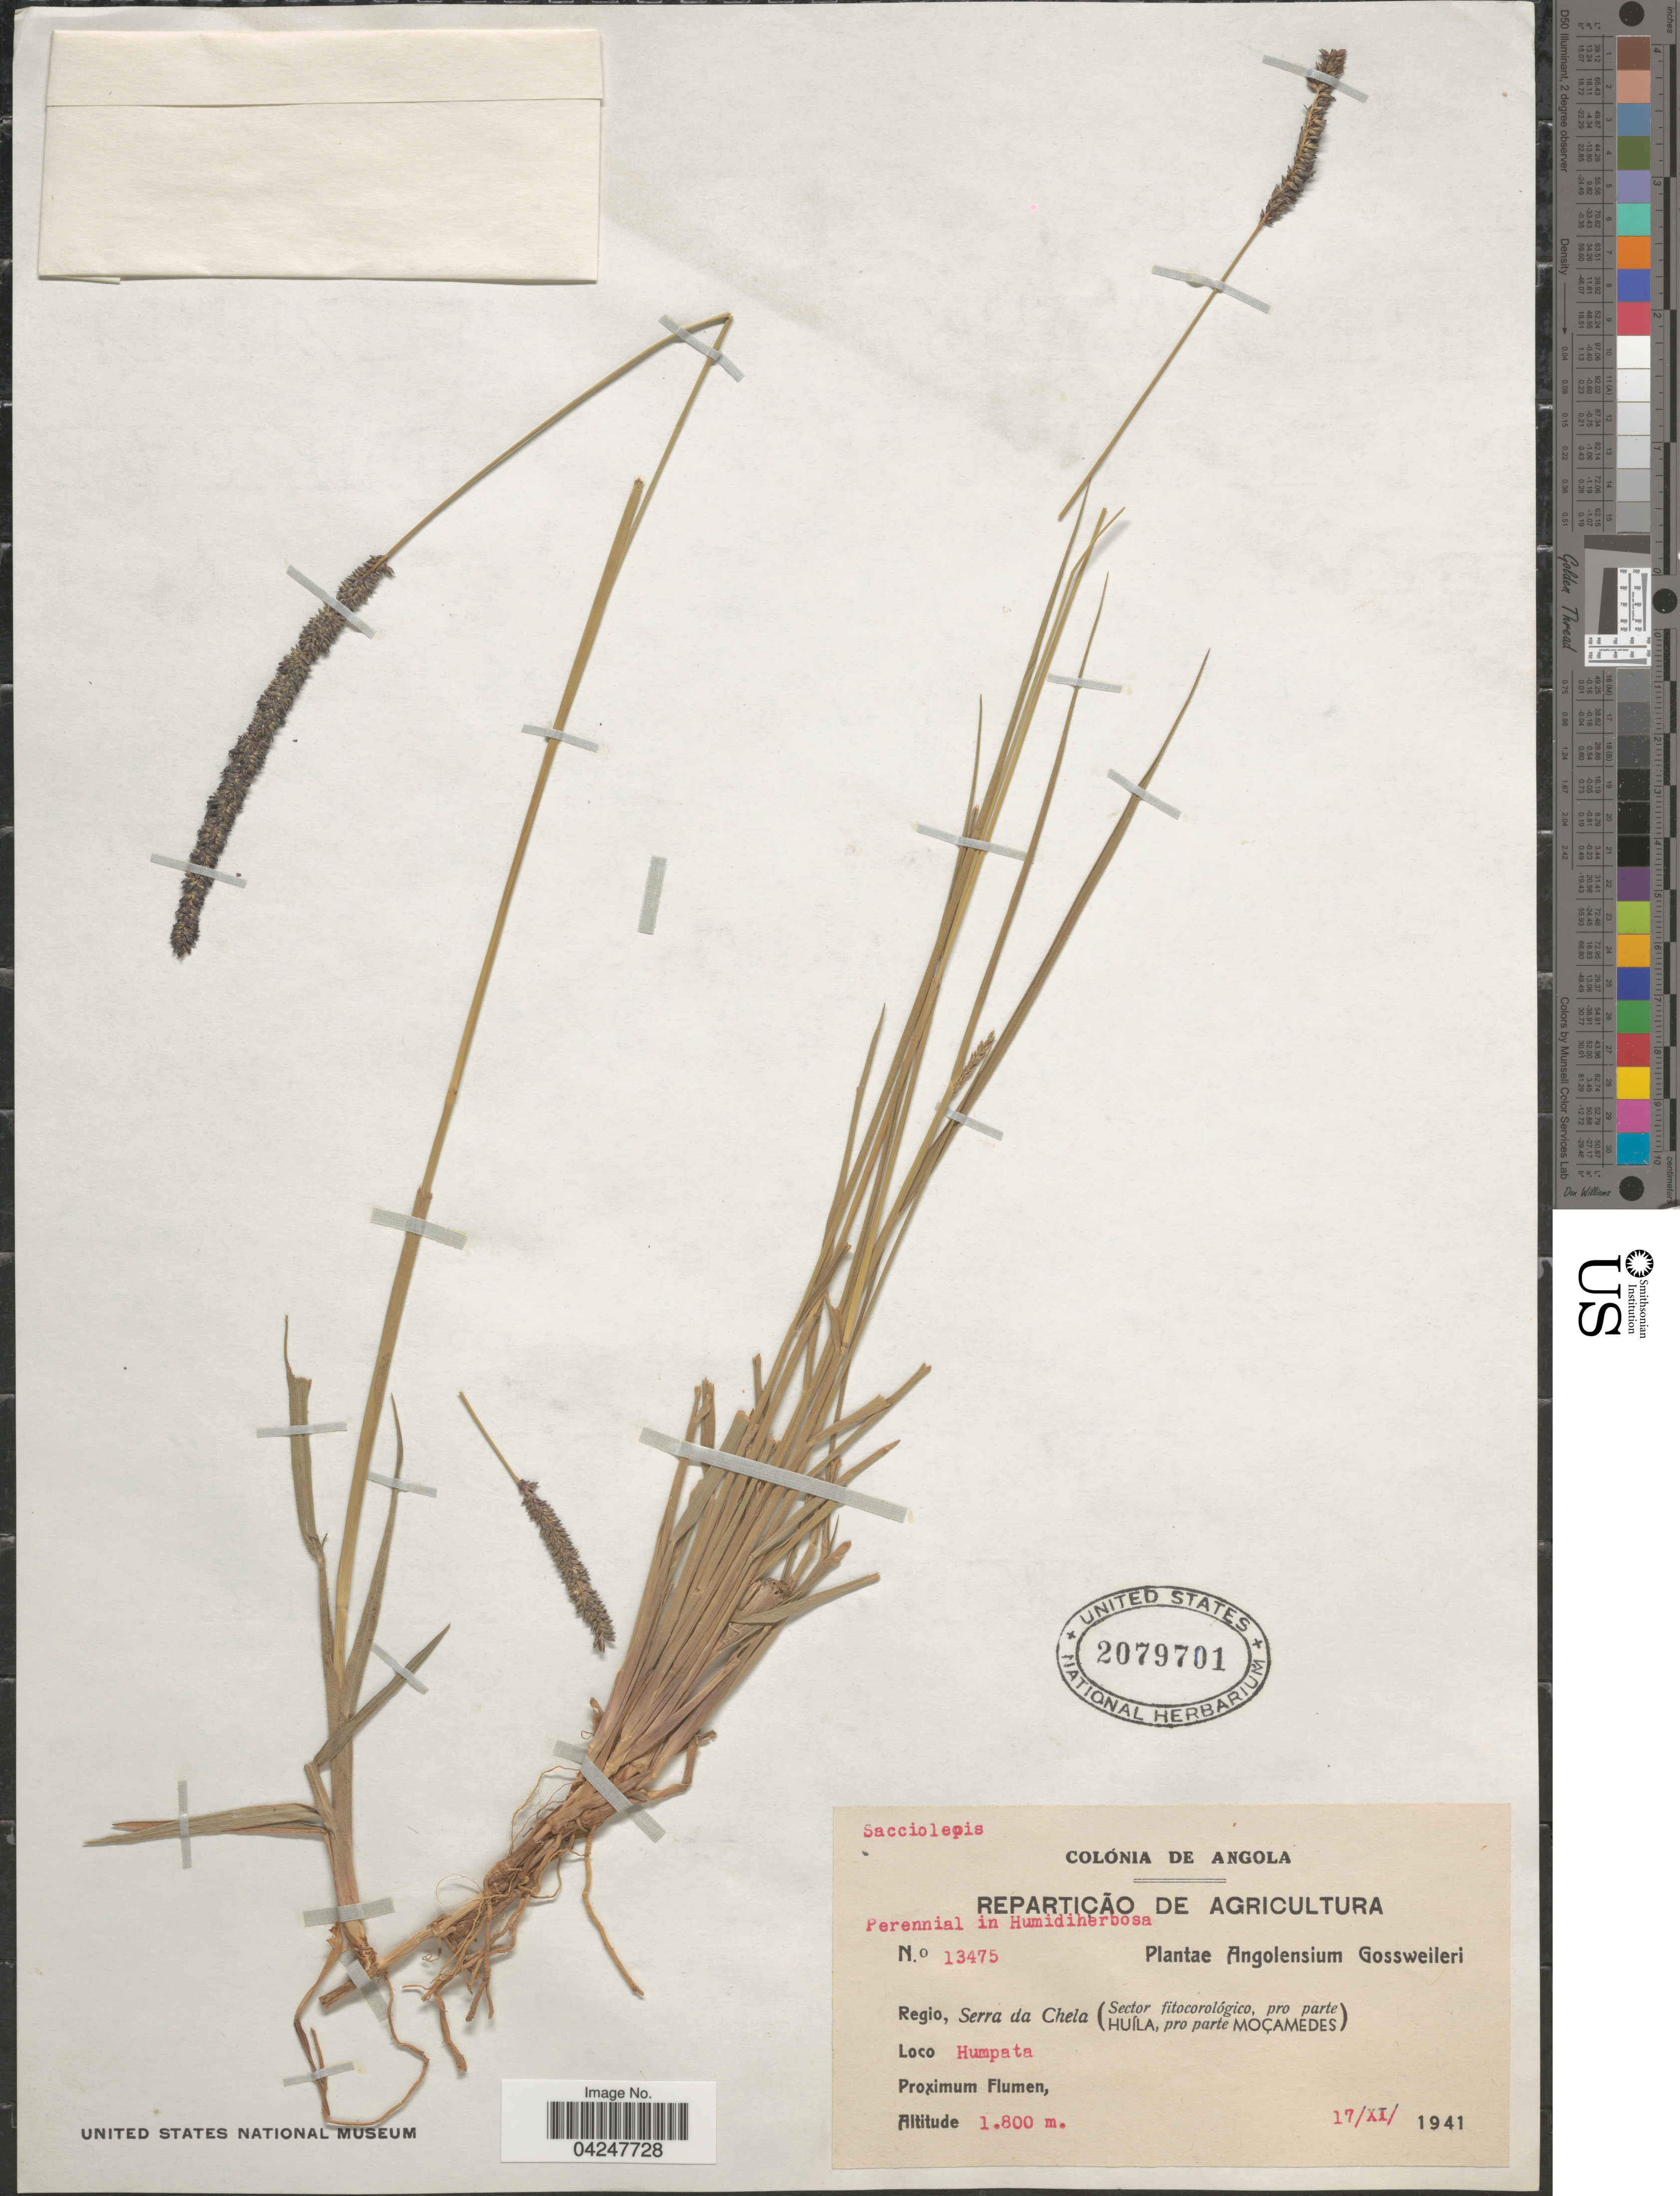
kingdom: Plantae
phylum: Tracheophyta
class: Liliopsida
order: Poales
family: Poaceae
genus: Sacciolepis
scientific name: Sacciolepis sp.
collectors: Gossweiler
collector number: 13475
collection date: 1941-11-17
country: Angola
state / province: Huila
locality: Colónia de Angola. Regio, Serra da Chela. Humpata. (Sector fitocorológico, pro parte Huíla, pro parte Moçamedes).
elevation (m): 1800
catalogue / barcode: US 2079701